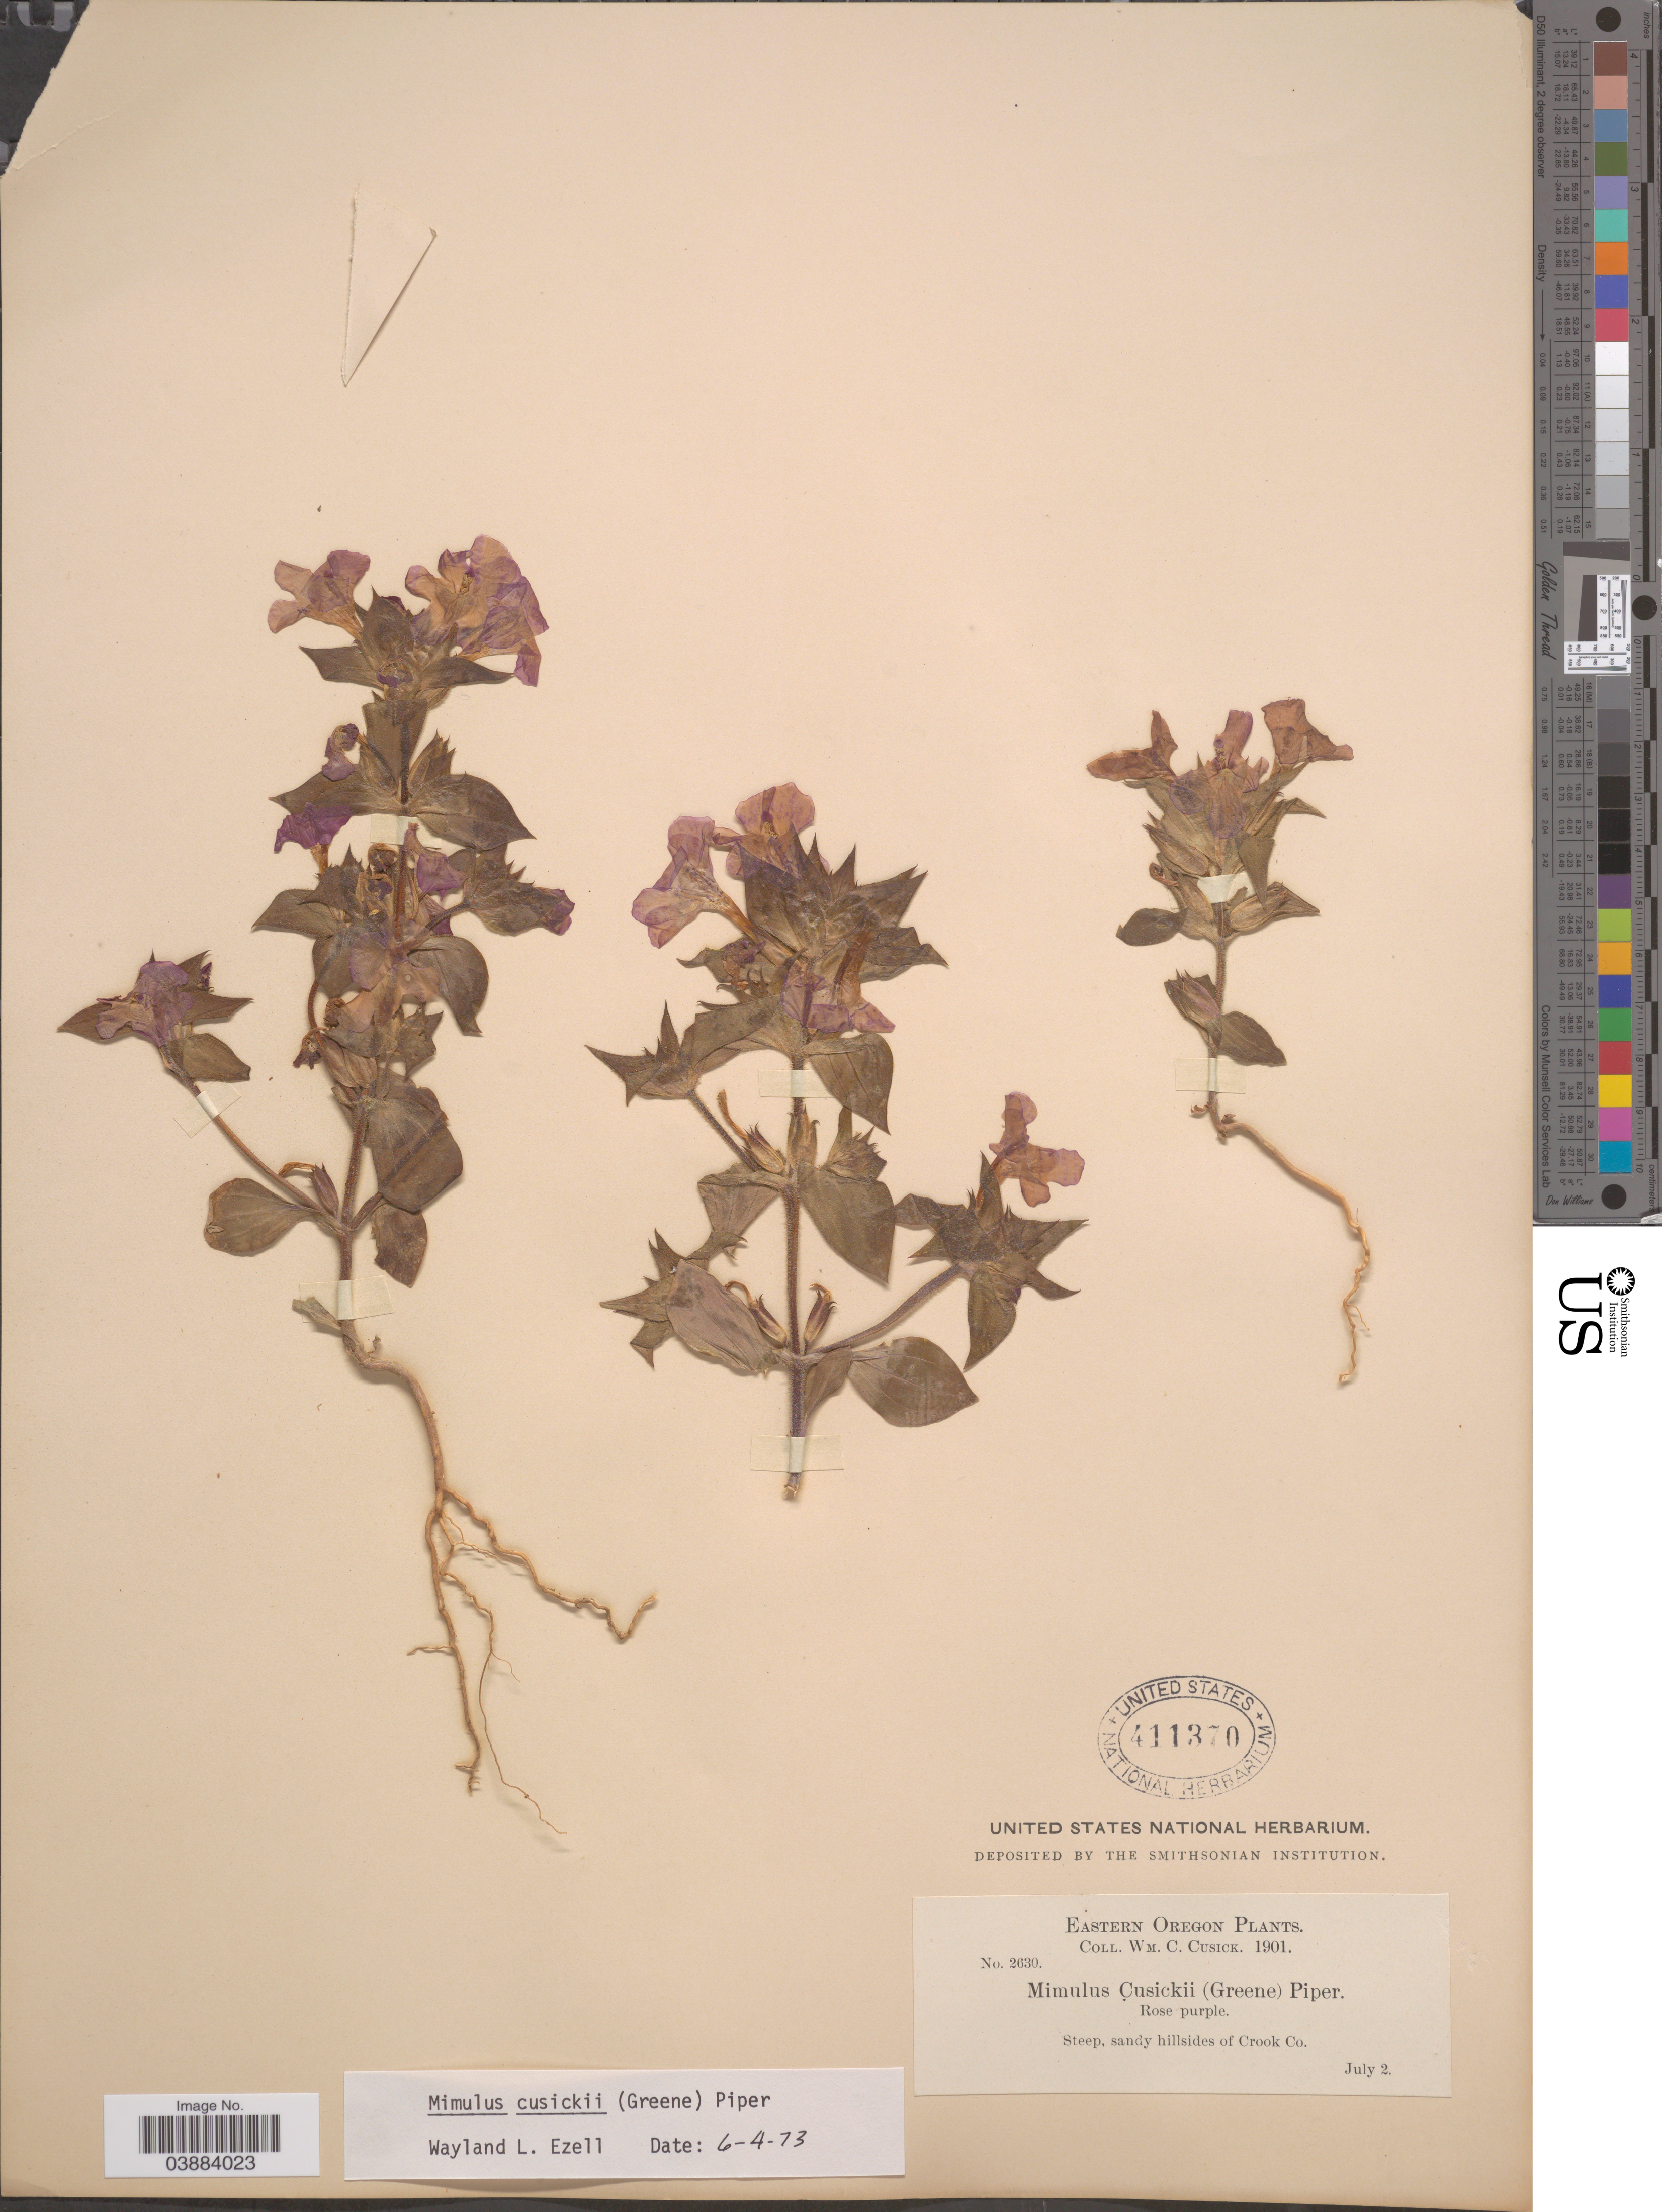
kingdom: Plantae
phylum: Tracheophyta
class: Magnoliopsida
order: Lamiales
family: Phrymaceae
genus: Eunanus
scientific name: Eunanus cusickii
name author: Greene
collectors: W. C. Cusick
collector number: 2630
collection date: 1901-07-02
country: United States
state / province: Oregon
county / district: Crook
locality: Eastern Oregon. Steep, sandy hillsides of Crook Co.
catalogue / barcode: US 411370